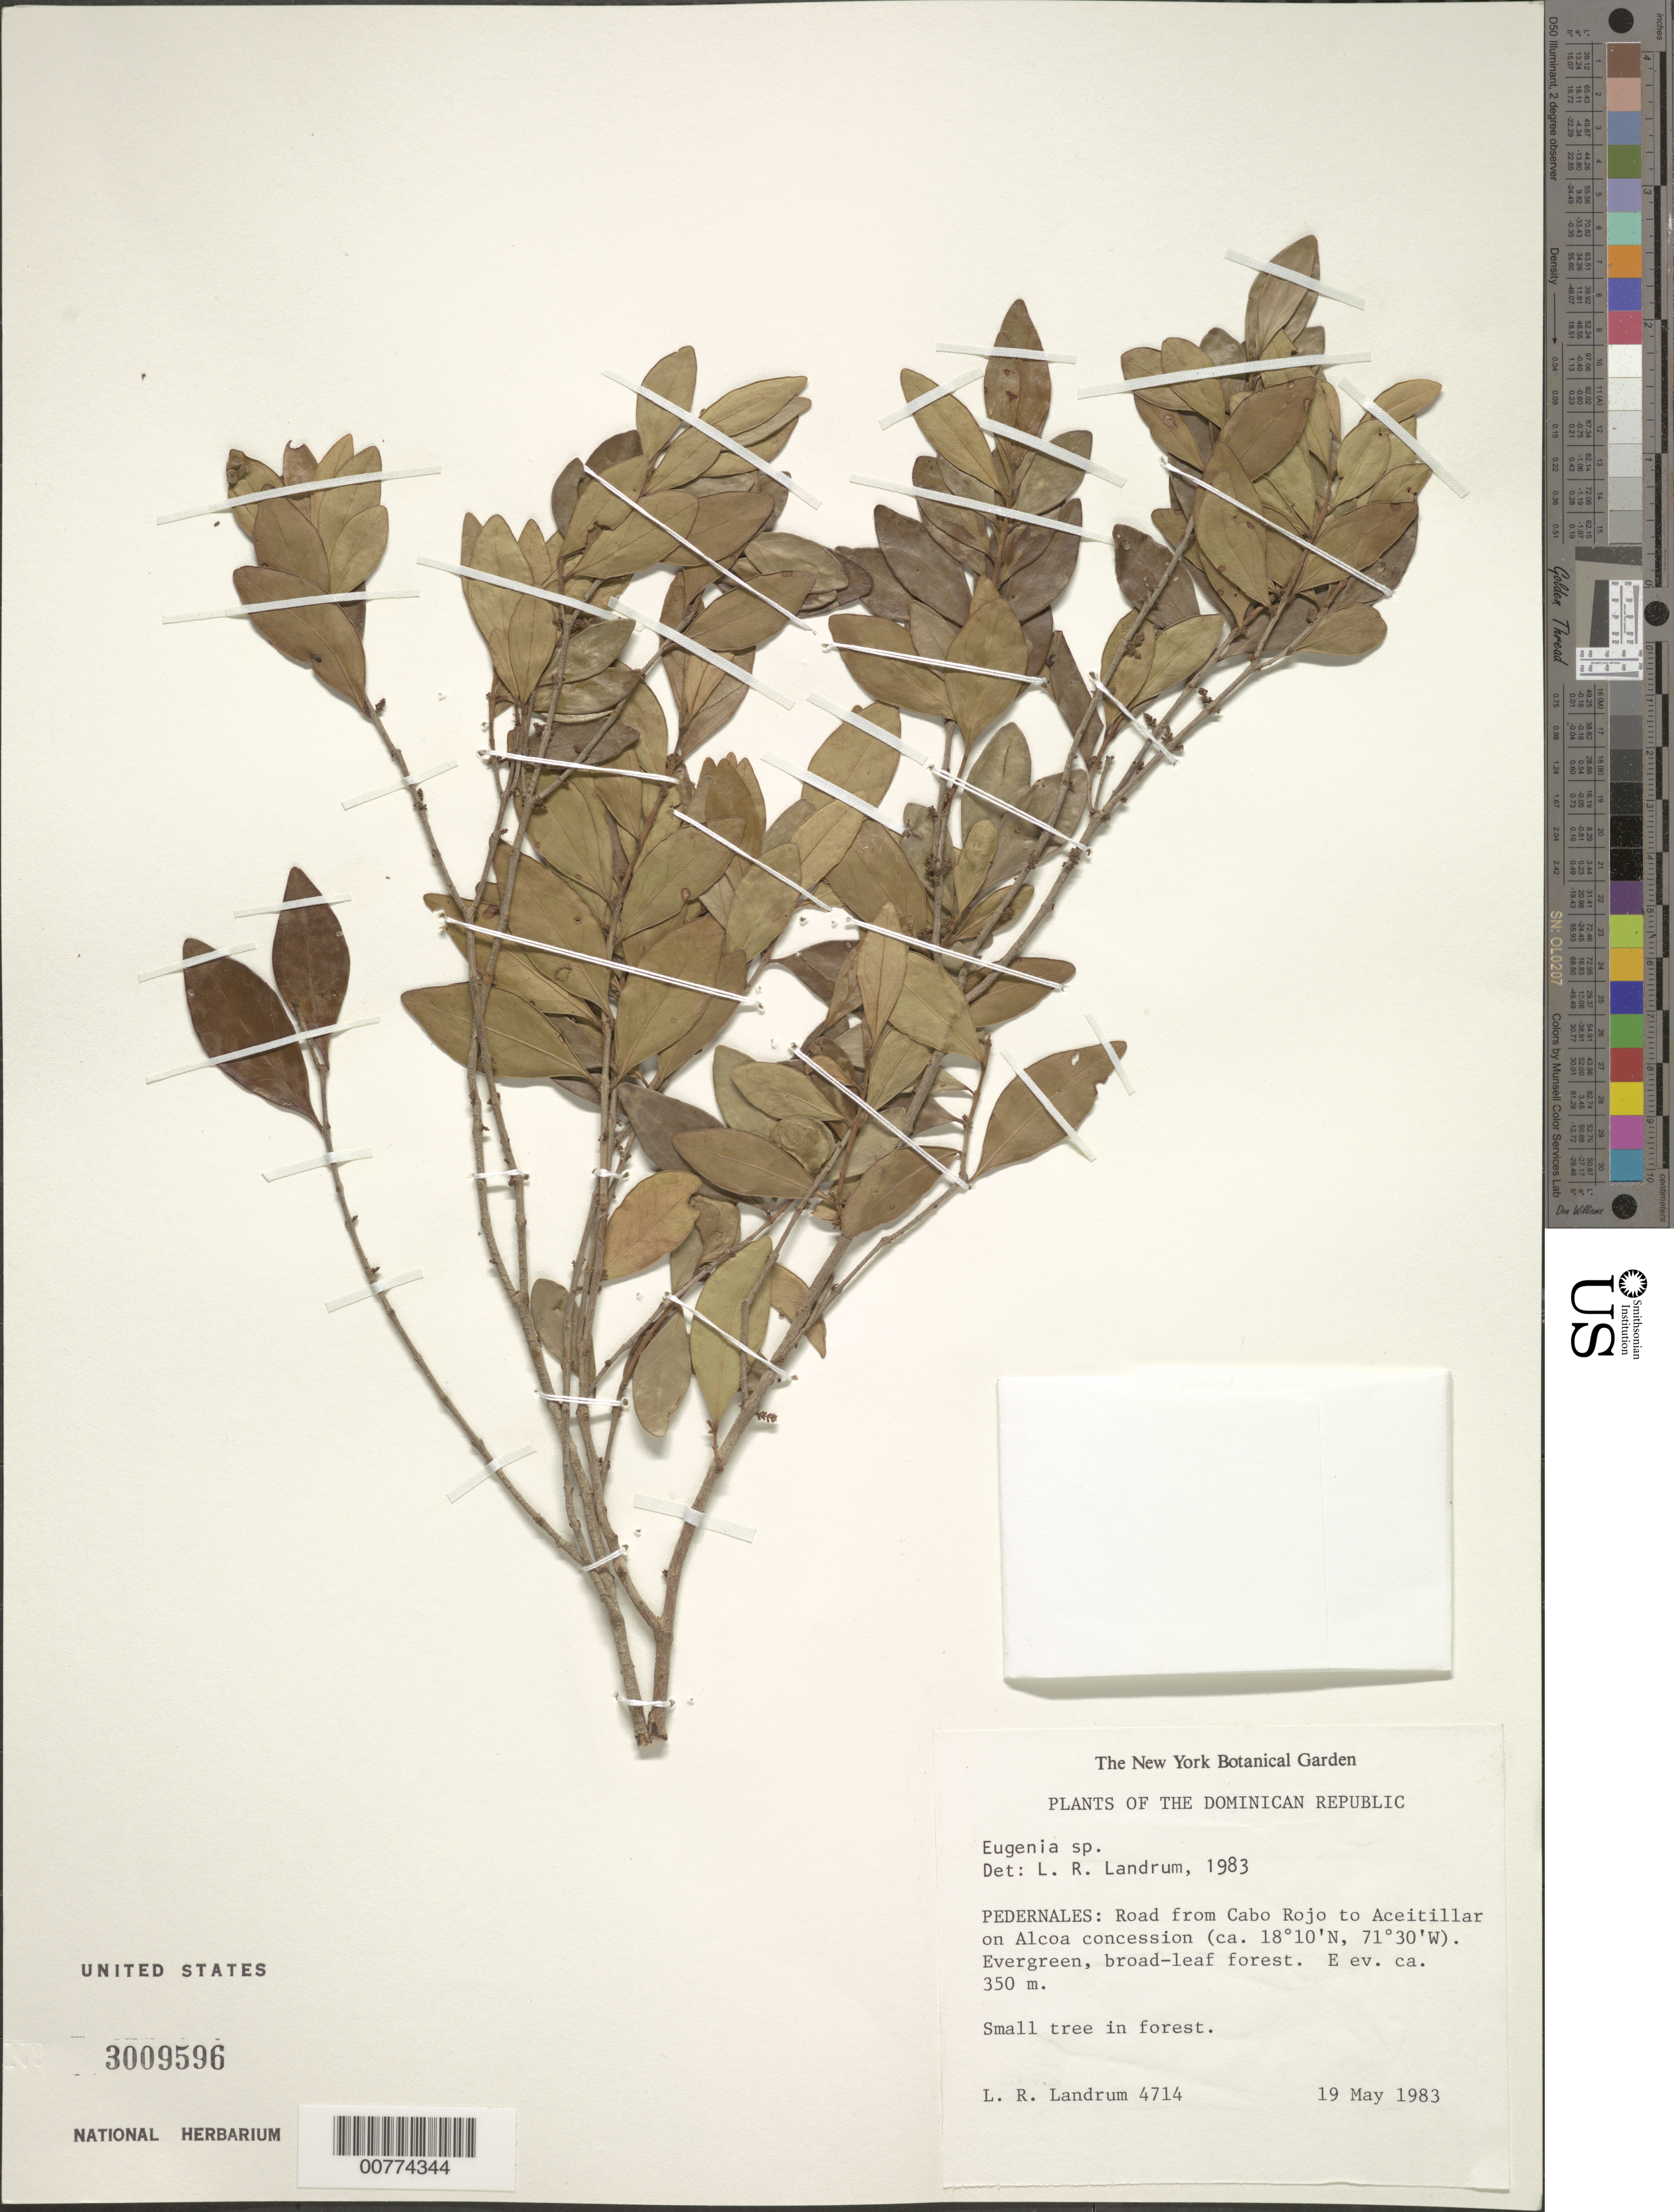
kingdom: Plantae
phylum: Tracheophyta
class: Magnoliopsida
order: Myrtales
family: Myrtaceae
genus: Eugenia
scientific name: Eugenia sp.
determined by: Landrum, L. R.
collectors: L. R. Landrum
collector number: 4714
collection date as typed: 19 May 1983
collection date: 1983-05-19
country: Dominican Republic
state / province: Pedernales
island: Hispaniola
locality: Road from Cabo Rojo to Aceitillar on Alcoa concession.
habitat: Evergreen, broad-leaf forest.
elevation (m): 350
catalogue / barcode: US 3009596